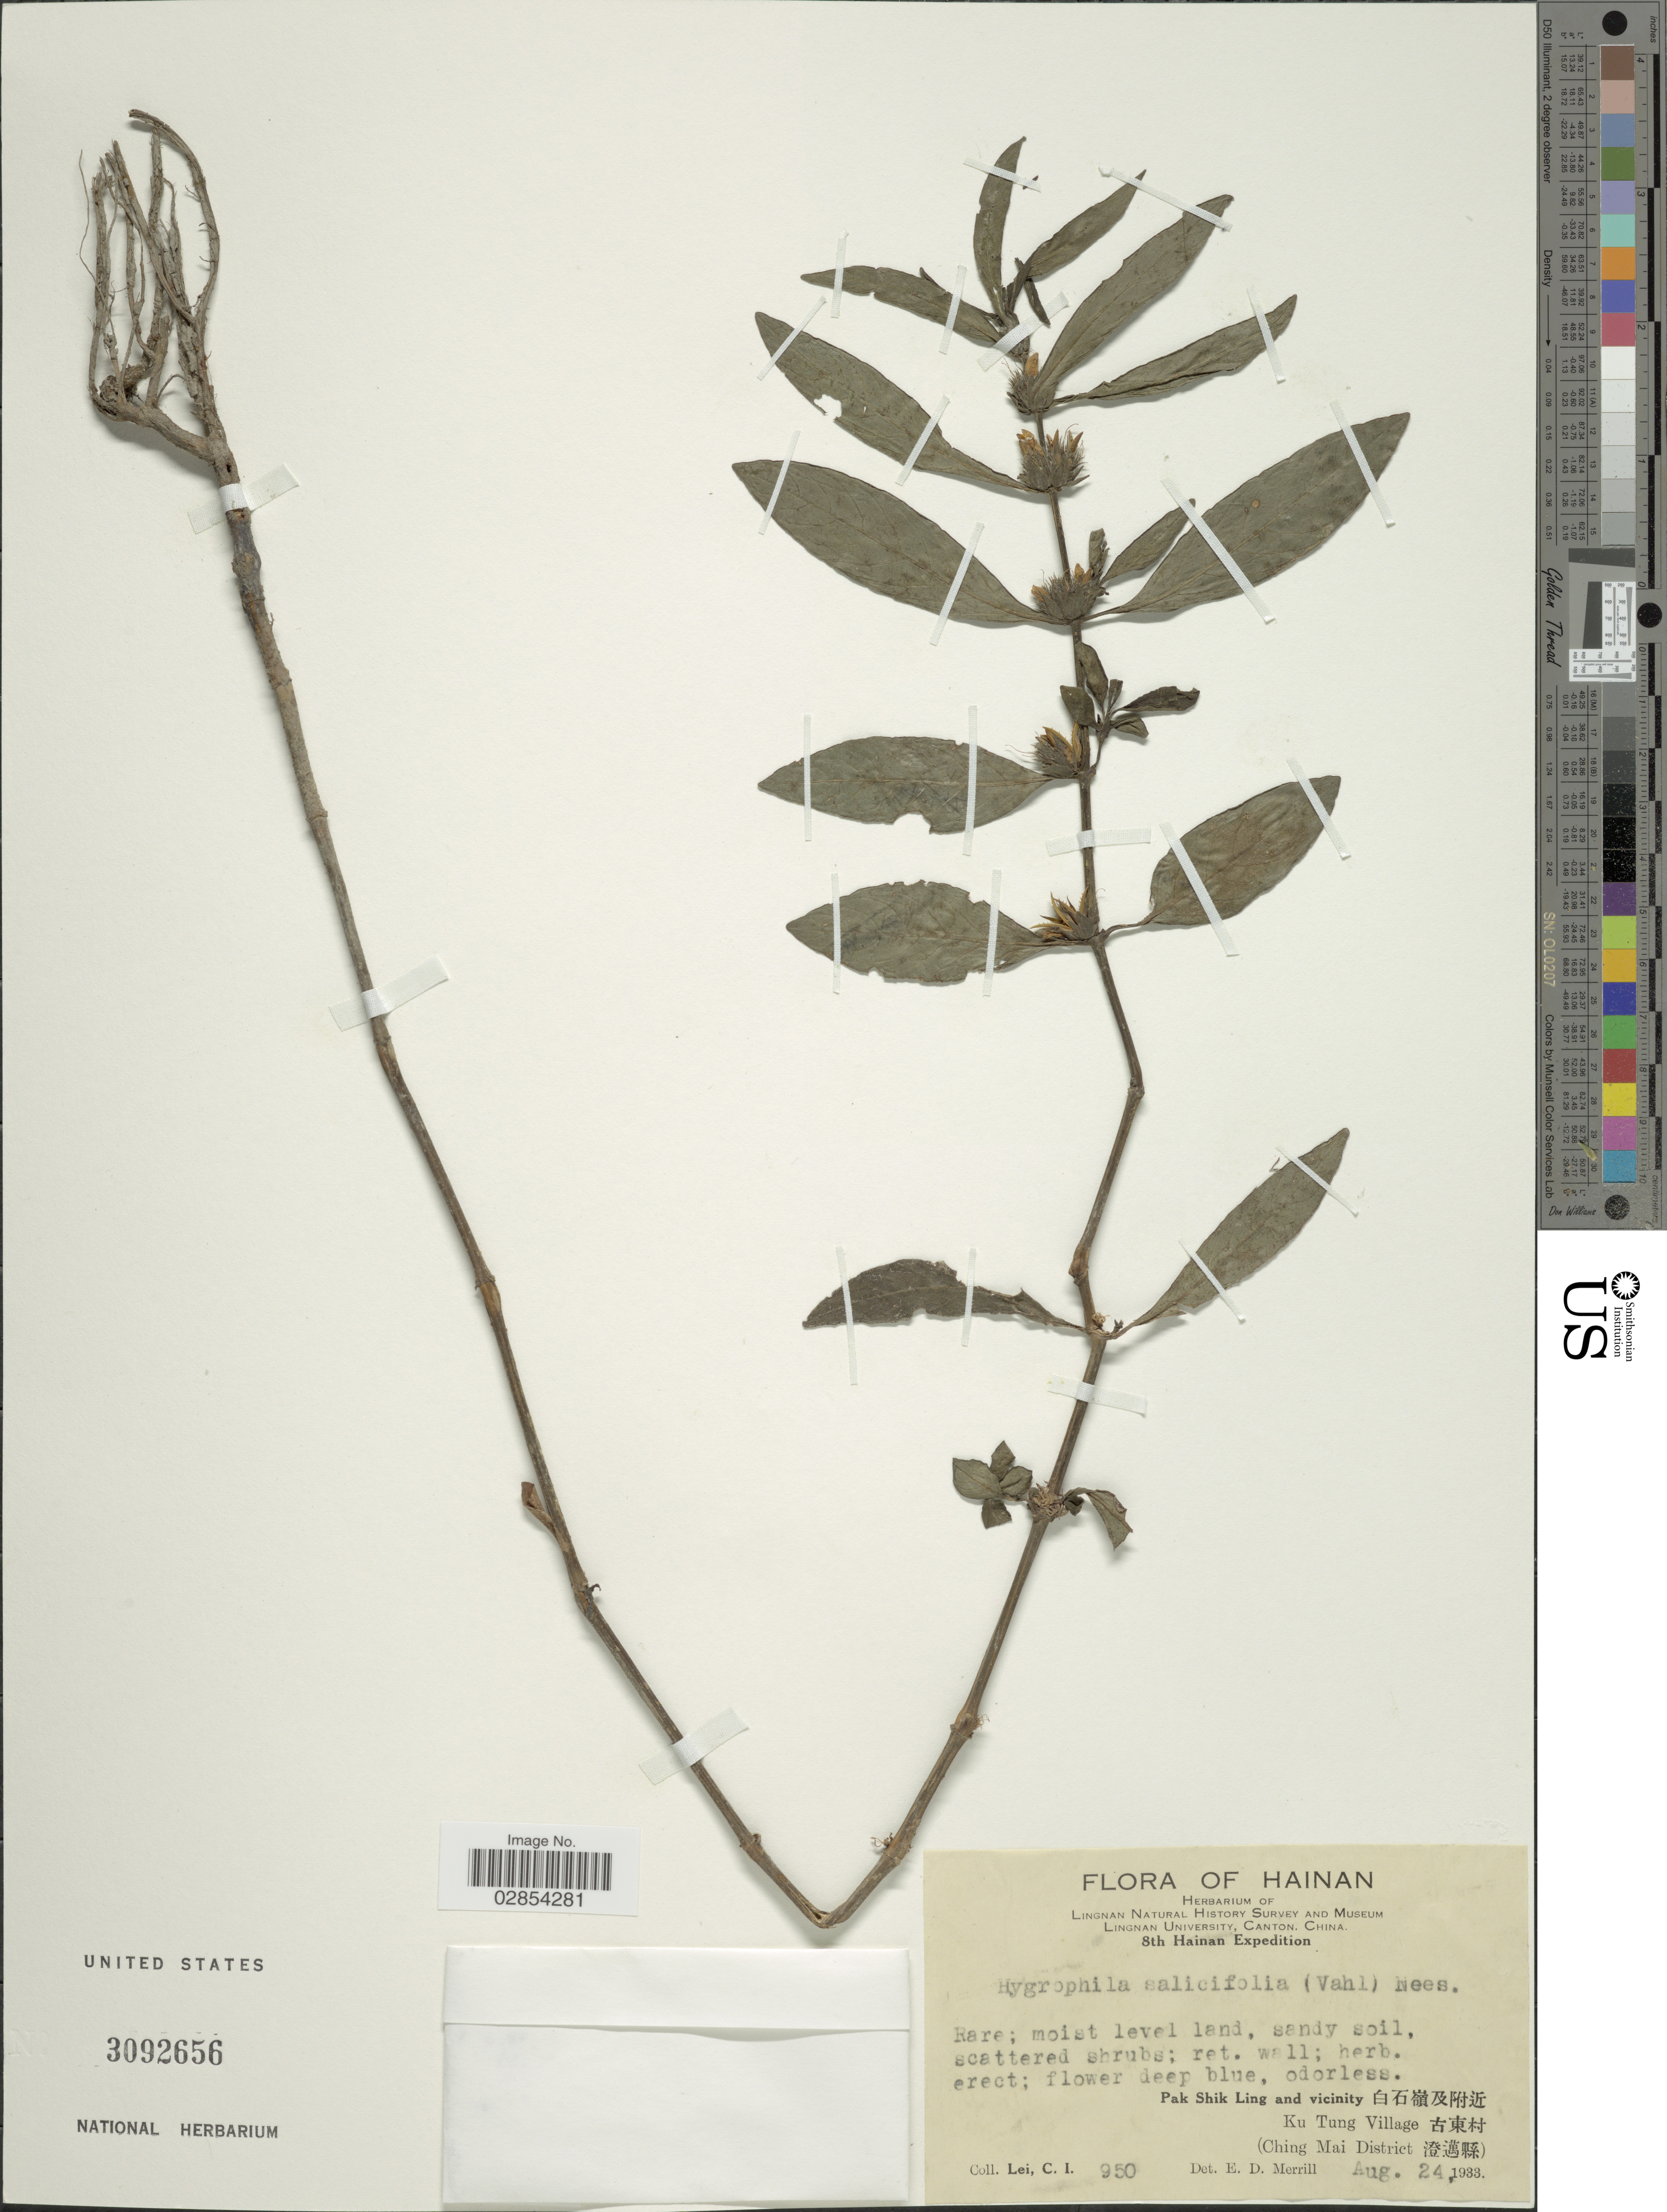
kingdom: Plantae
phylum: Tracheophyta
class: Magnoliopsida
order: Lamiales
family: Acanthaceae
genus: Hygrophila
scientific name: Hygrophila angustifolia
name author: R. Br.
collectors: C. I. Lei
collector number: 950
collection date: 1933-08-24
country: China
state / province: Hainan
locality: PakShikLing and Vicinity, Ku Tung Village, (Ching Mai District), (Ching Mai District.)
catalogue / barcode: US 3092656